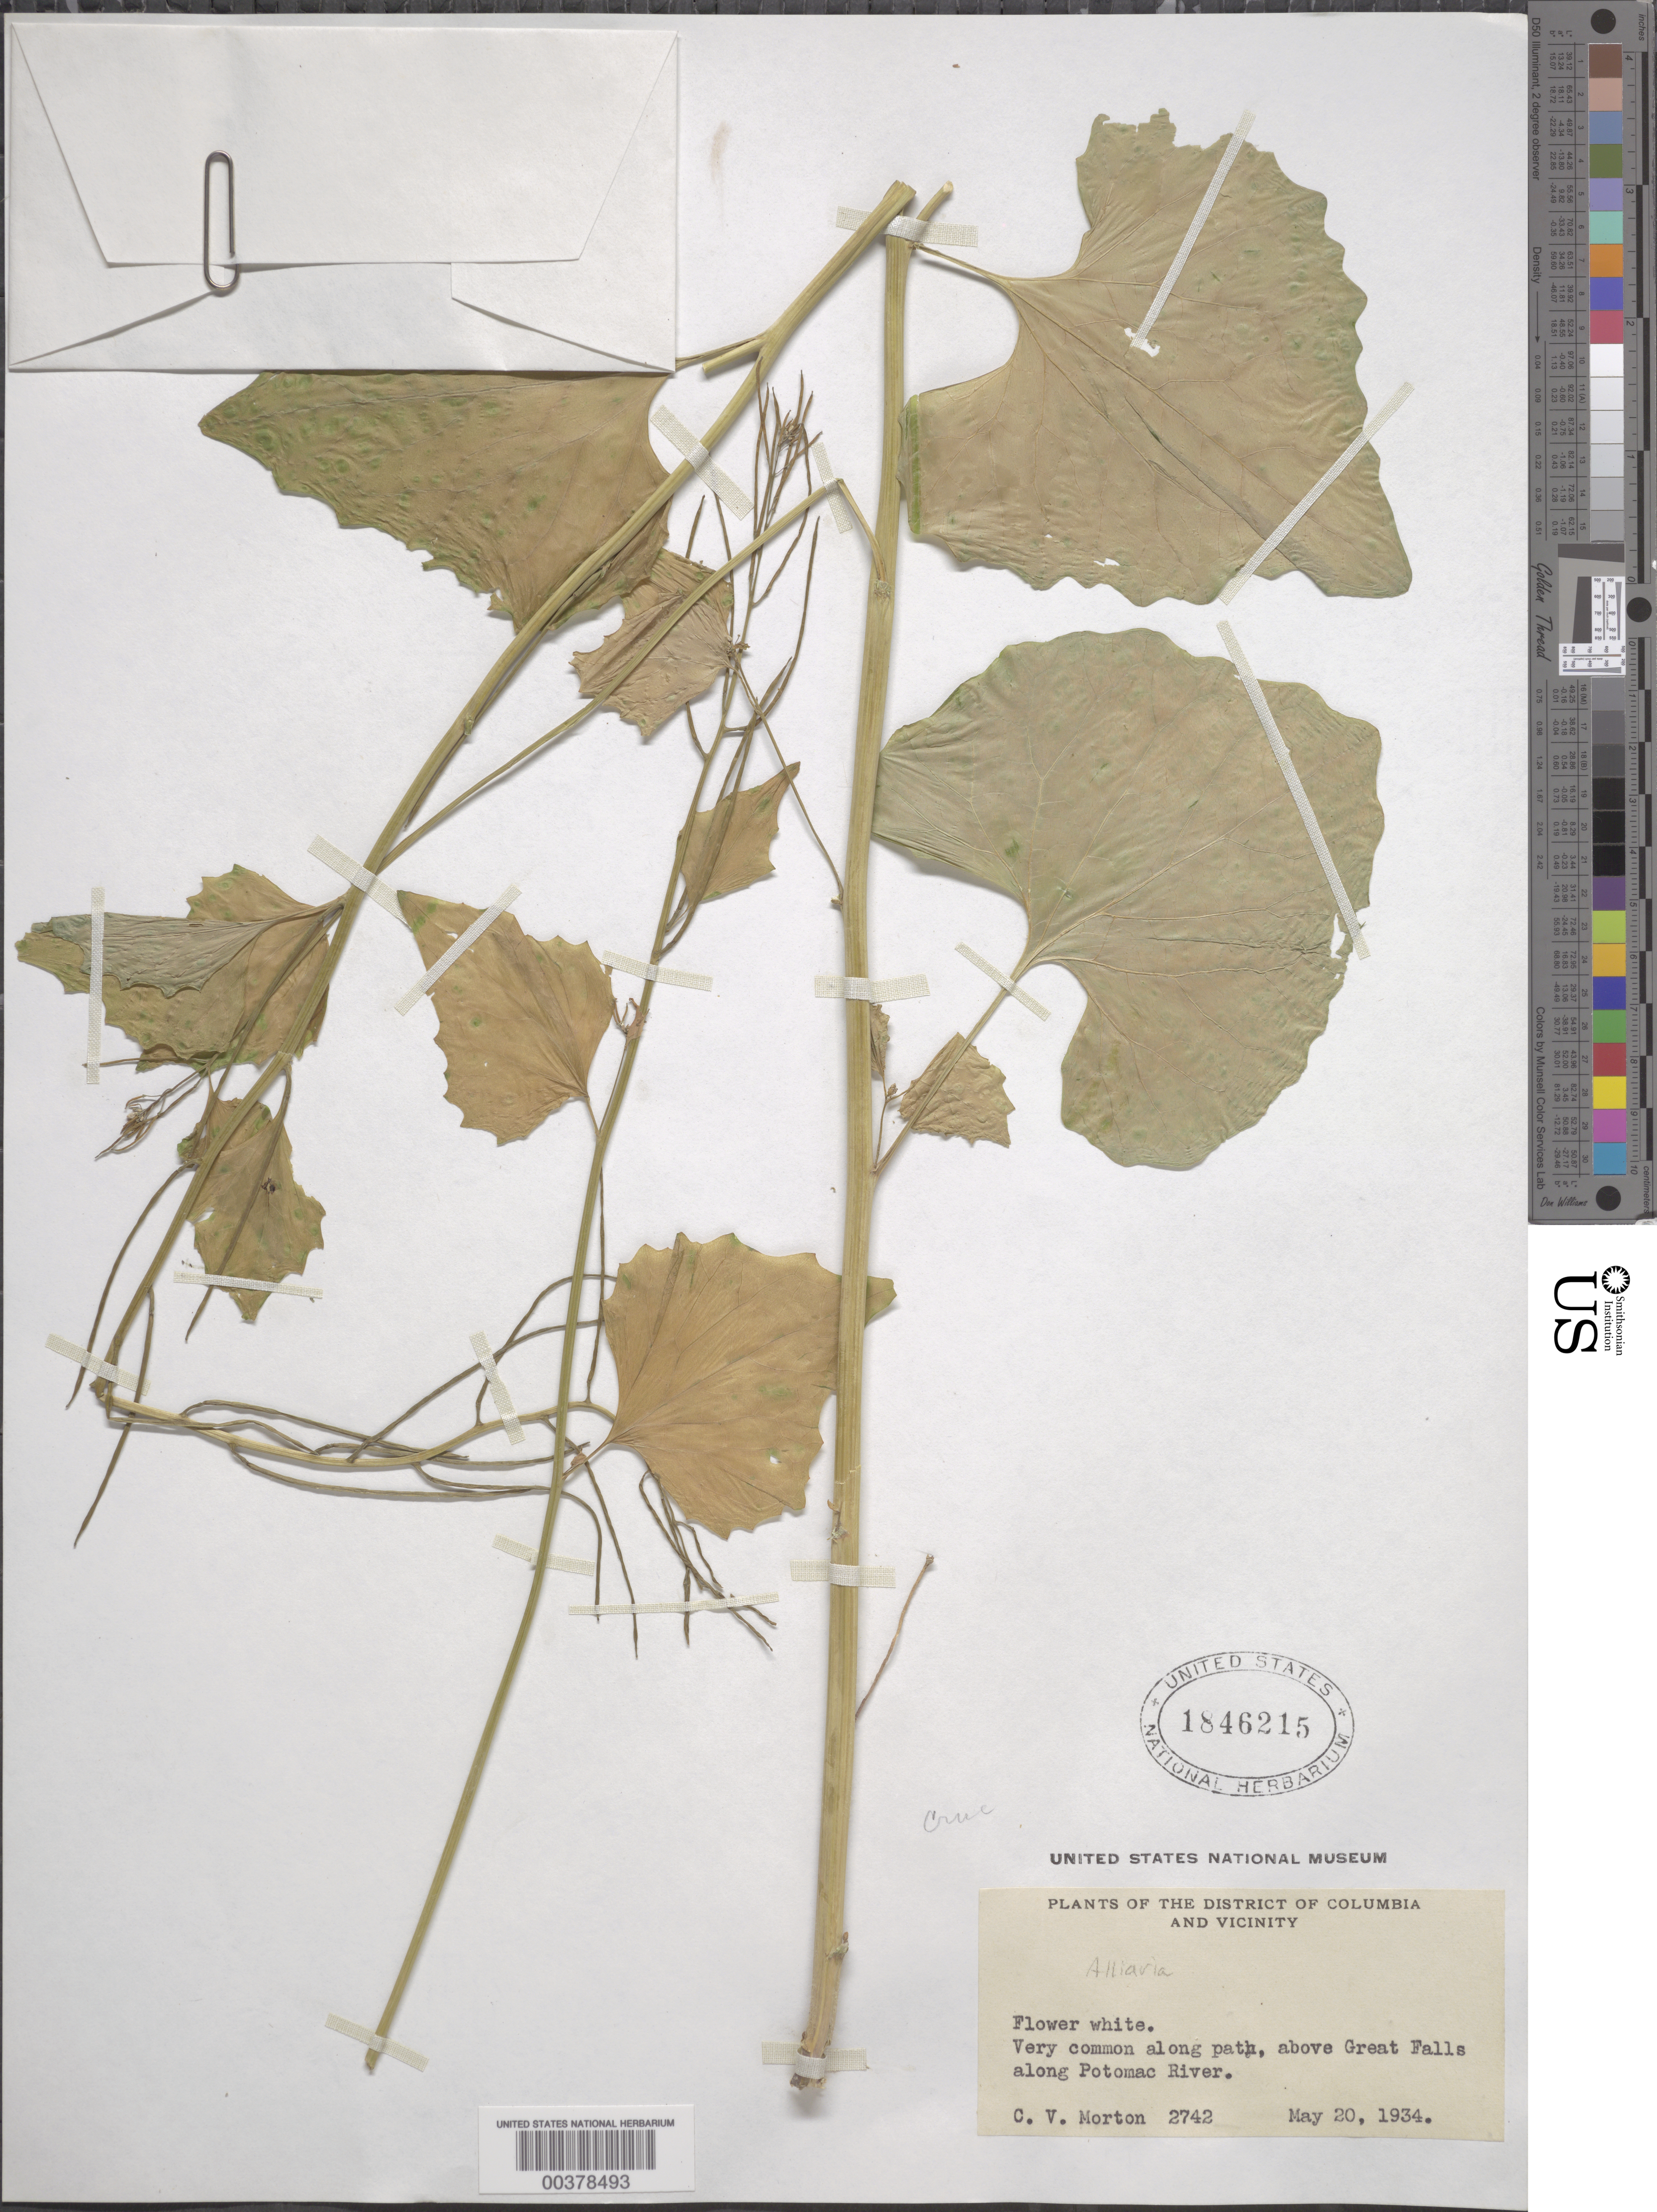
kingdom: Plantae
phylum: Tracheophyta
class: Magnoliopsida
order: Brassicales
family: Brassicaceae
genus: Alliaria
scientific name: Alliaria petiolata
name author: (M. Bieb.) Cavara & Grande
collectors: C. V. Morton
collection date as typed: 20 May 1934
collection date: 1934-05-20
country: United States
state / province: Maryland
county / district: Montgomery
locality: Above Great Falls, along Potomac River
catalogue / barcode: US 1846215